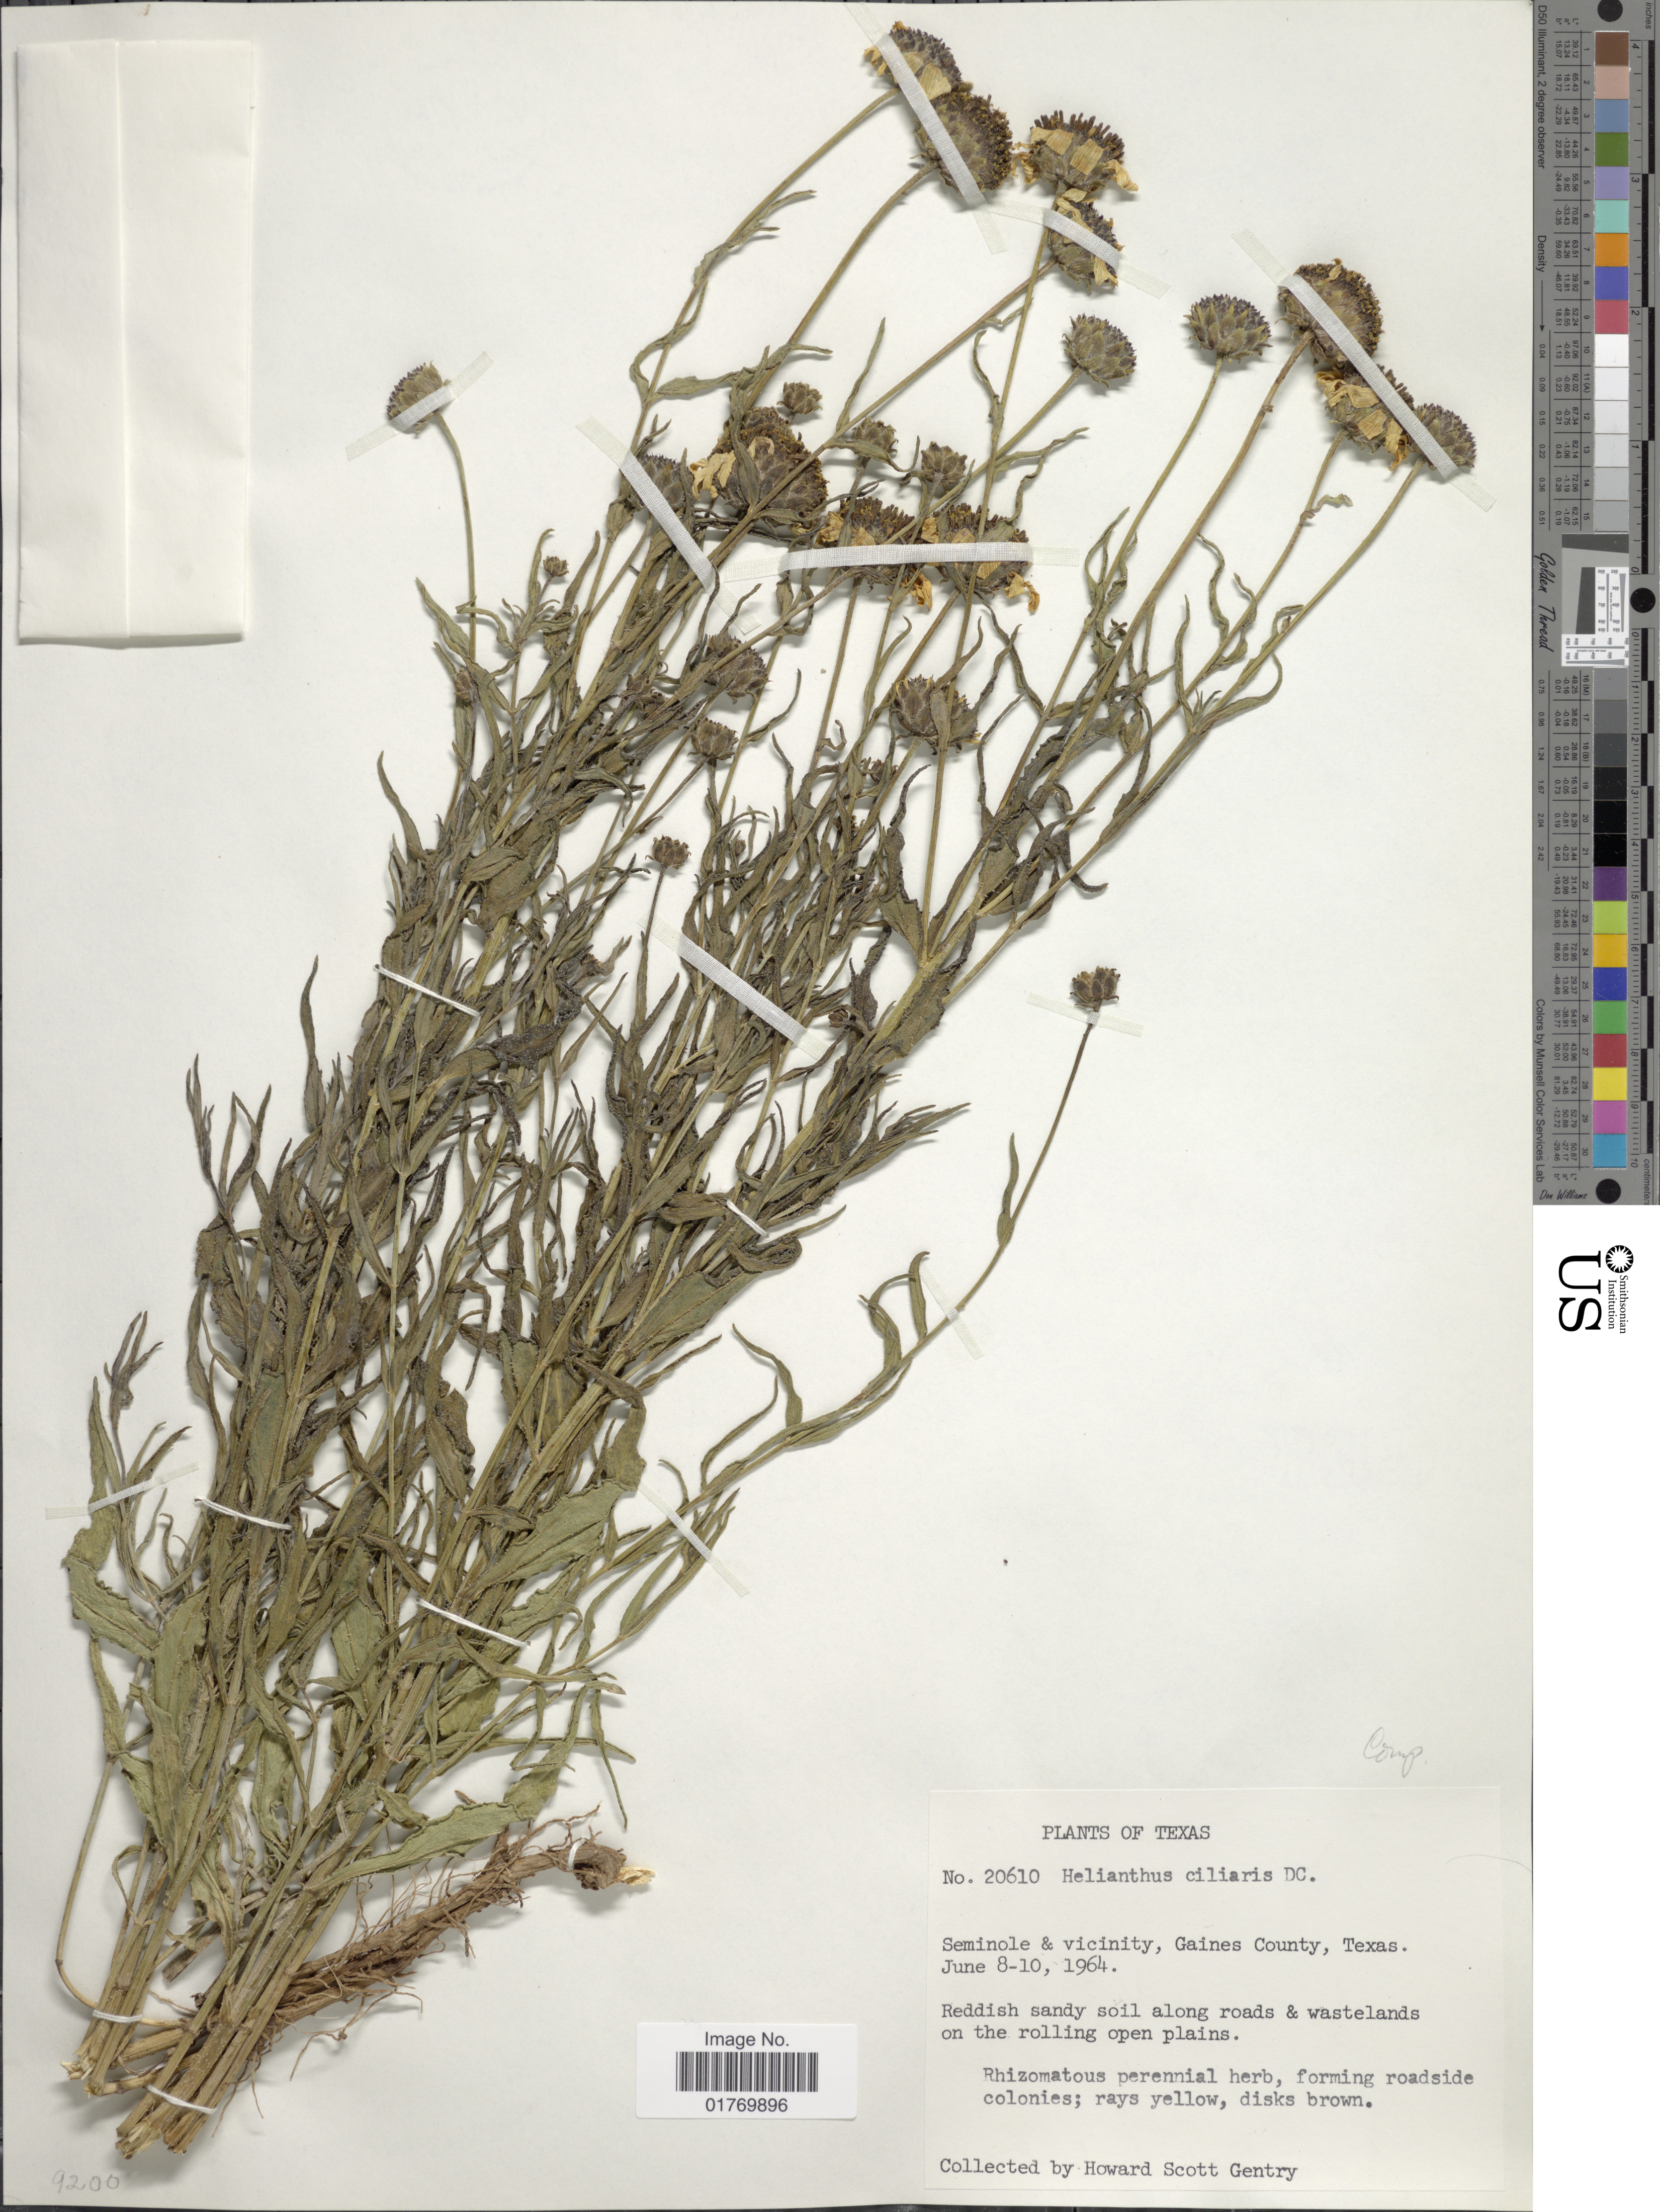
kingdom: Plantae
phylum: Tracheophyta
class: Magnoliopsida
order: Asterales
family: Asteraceae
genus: Helianthus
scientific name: Helianthus ciliaris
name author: DC.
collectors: H. S. Gentry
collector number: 20610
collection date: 1964-06-08/1964-06-10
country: United States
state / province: Texas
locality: Seminole & vicinity, Gaines County, Texas